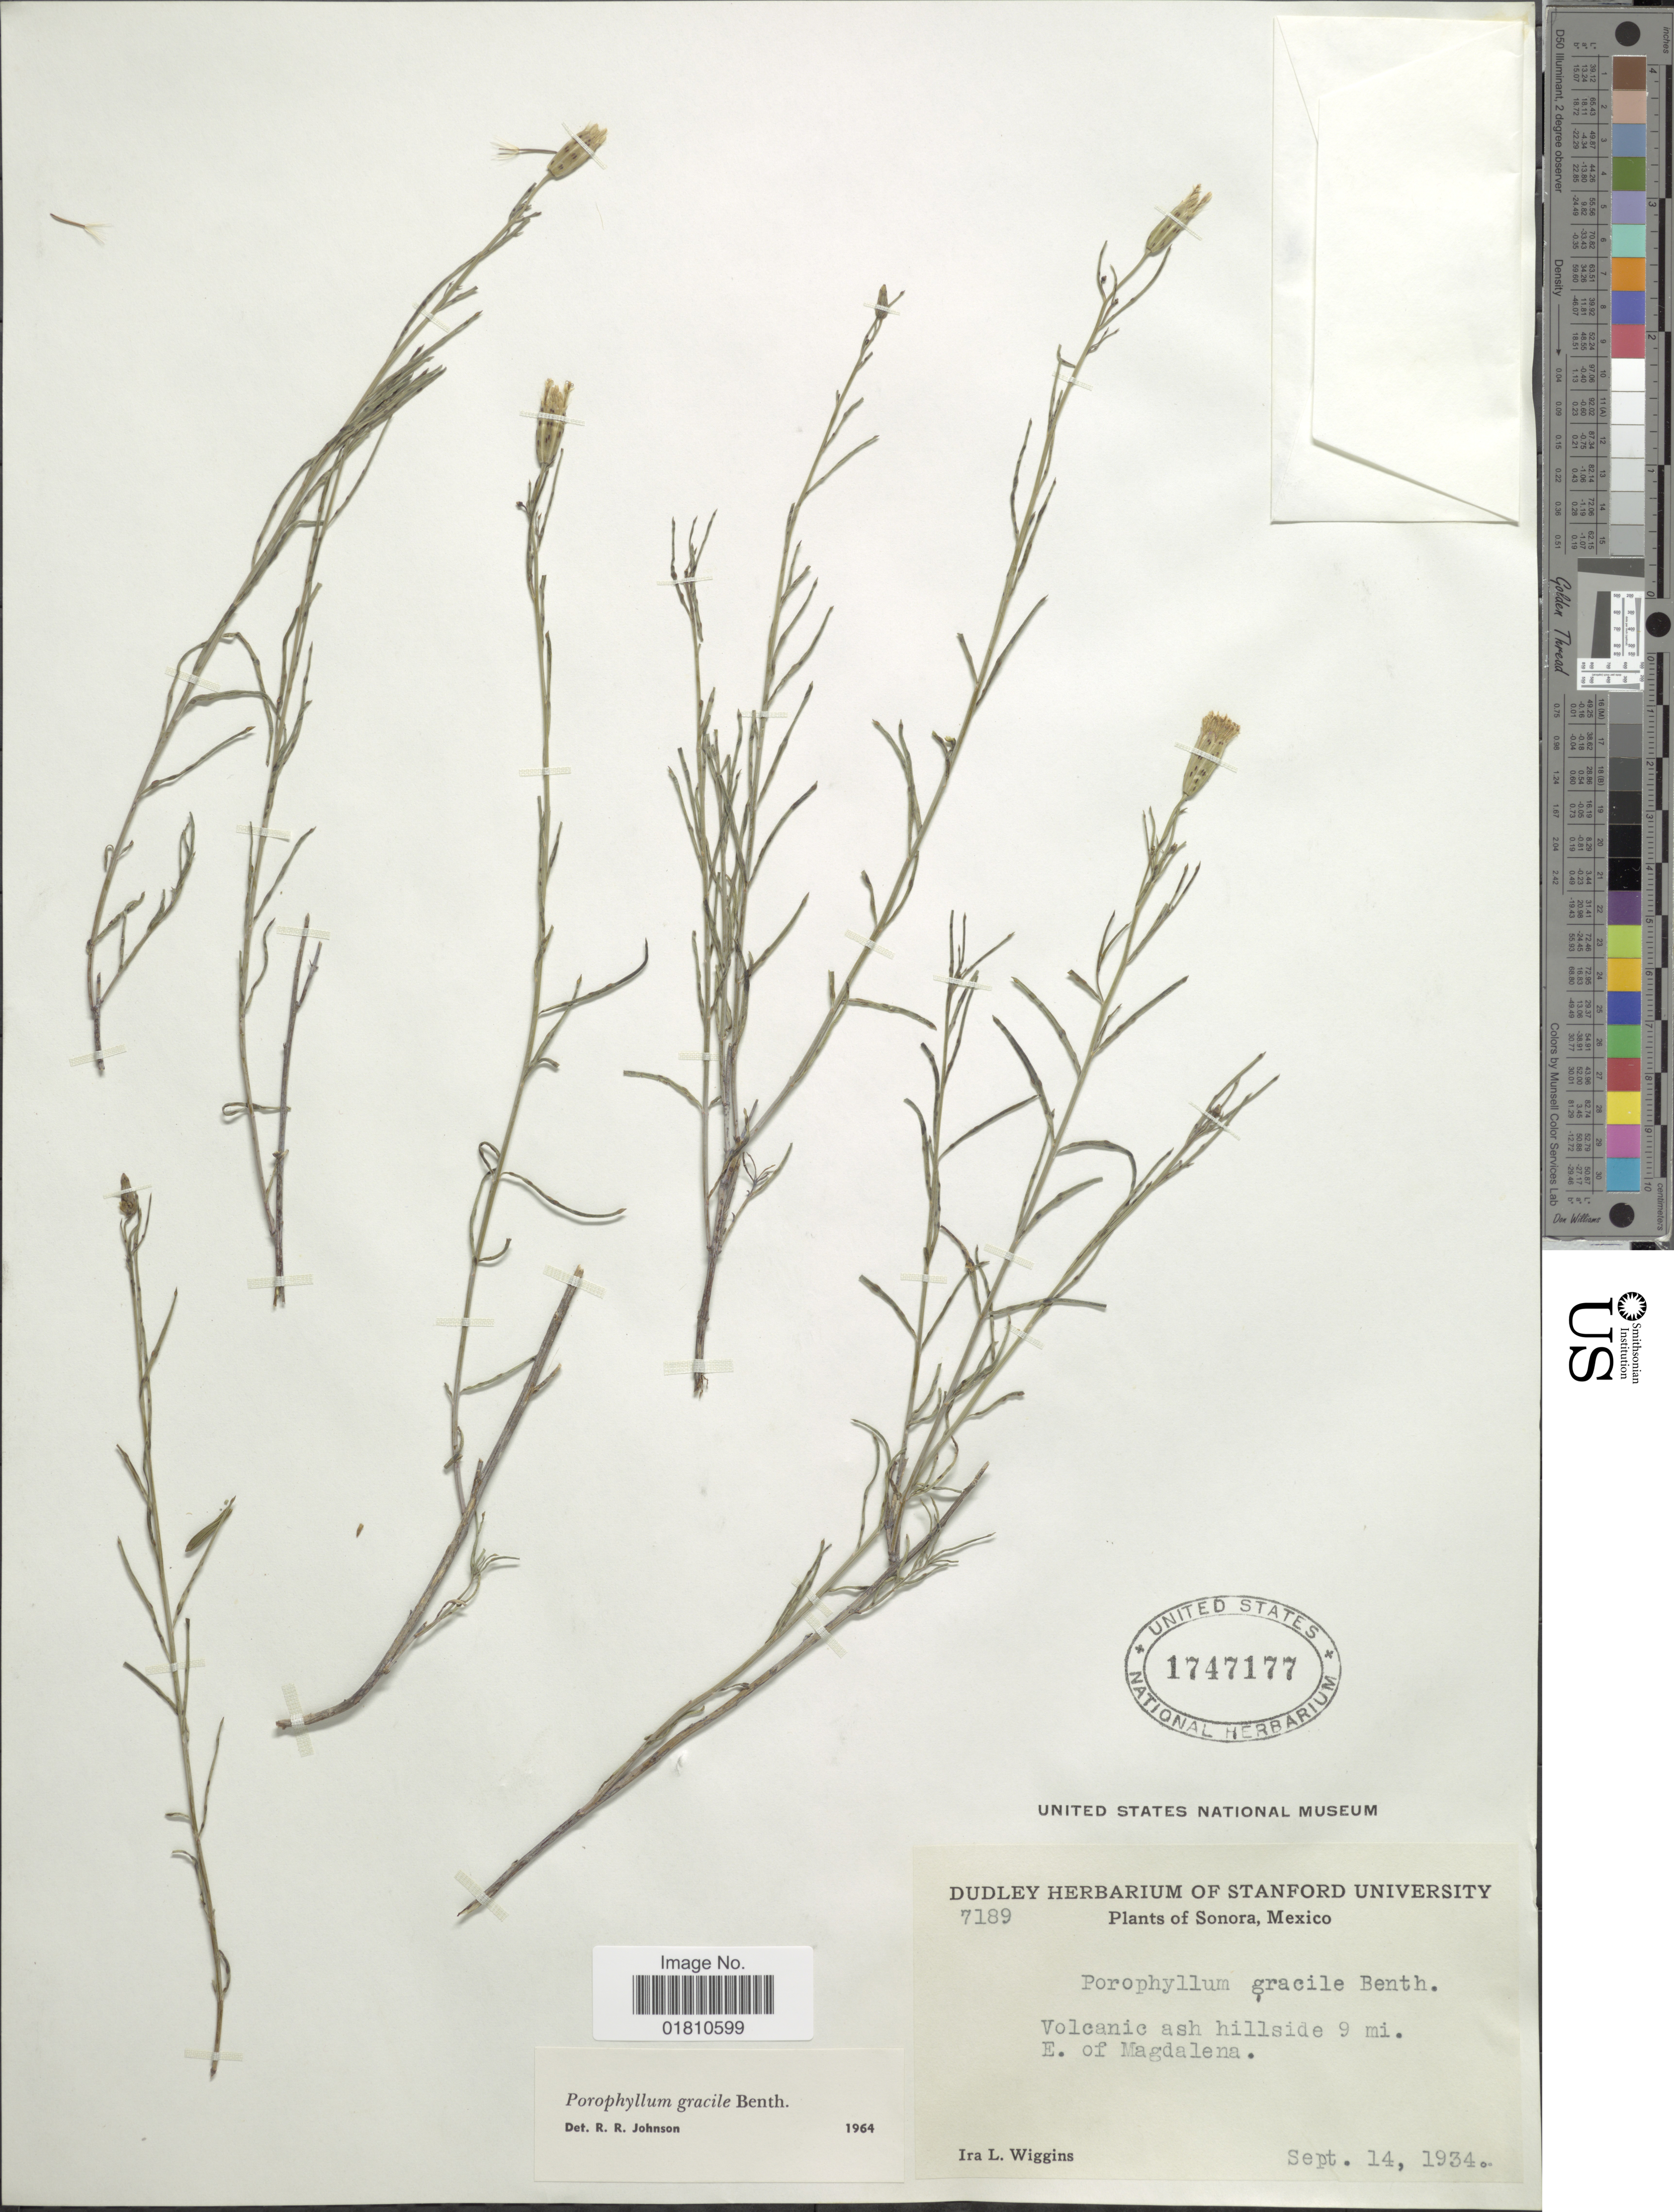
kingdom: Plantae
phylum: Tracheophyta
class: Magnoliopsida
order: Asterales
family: Asteraceae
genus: Porophyllum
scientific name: Porophyllum gracile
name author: Benth.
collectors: I. L. Wiggins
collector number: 7189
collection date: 1934-09-14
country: Mexico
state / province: Sonora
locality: Volcanic ash hillside 9 mi. E. of Magdalena.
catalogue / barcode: US 1747177